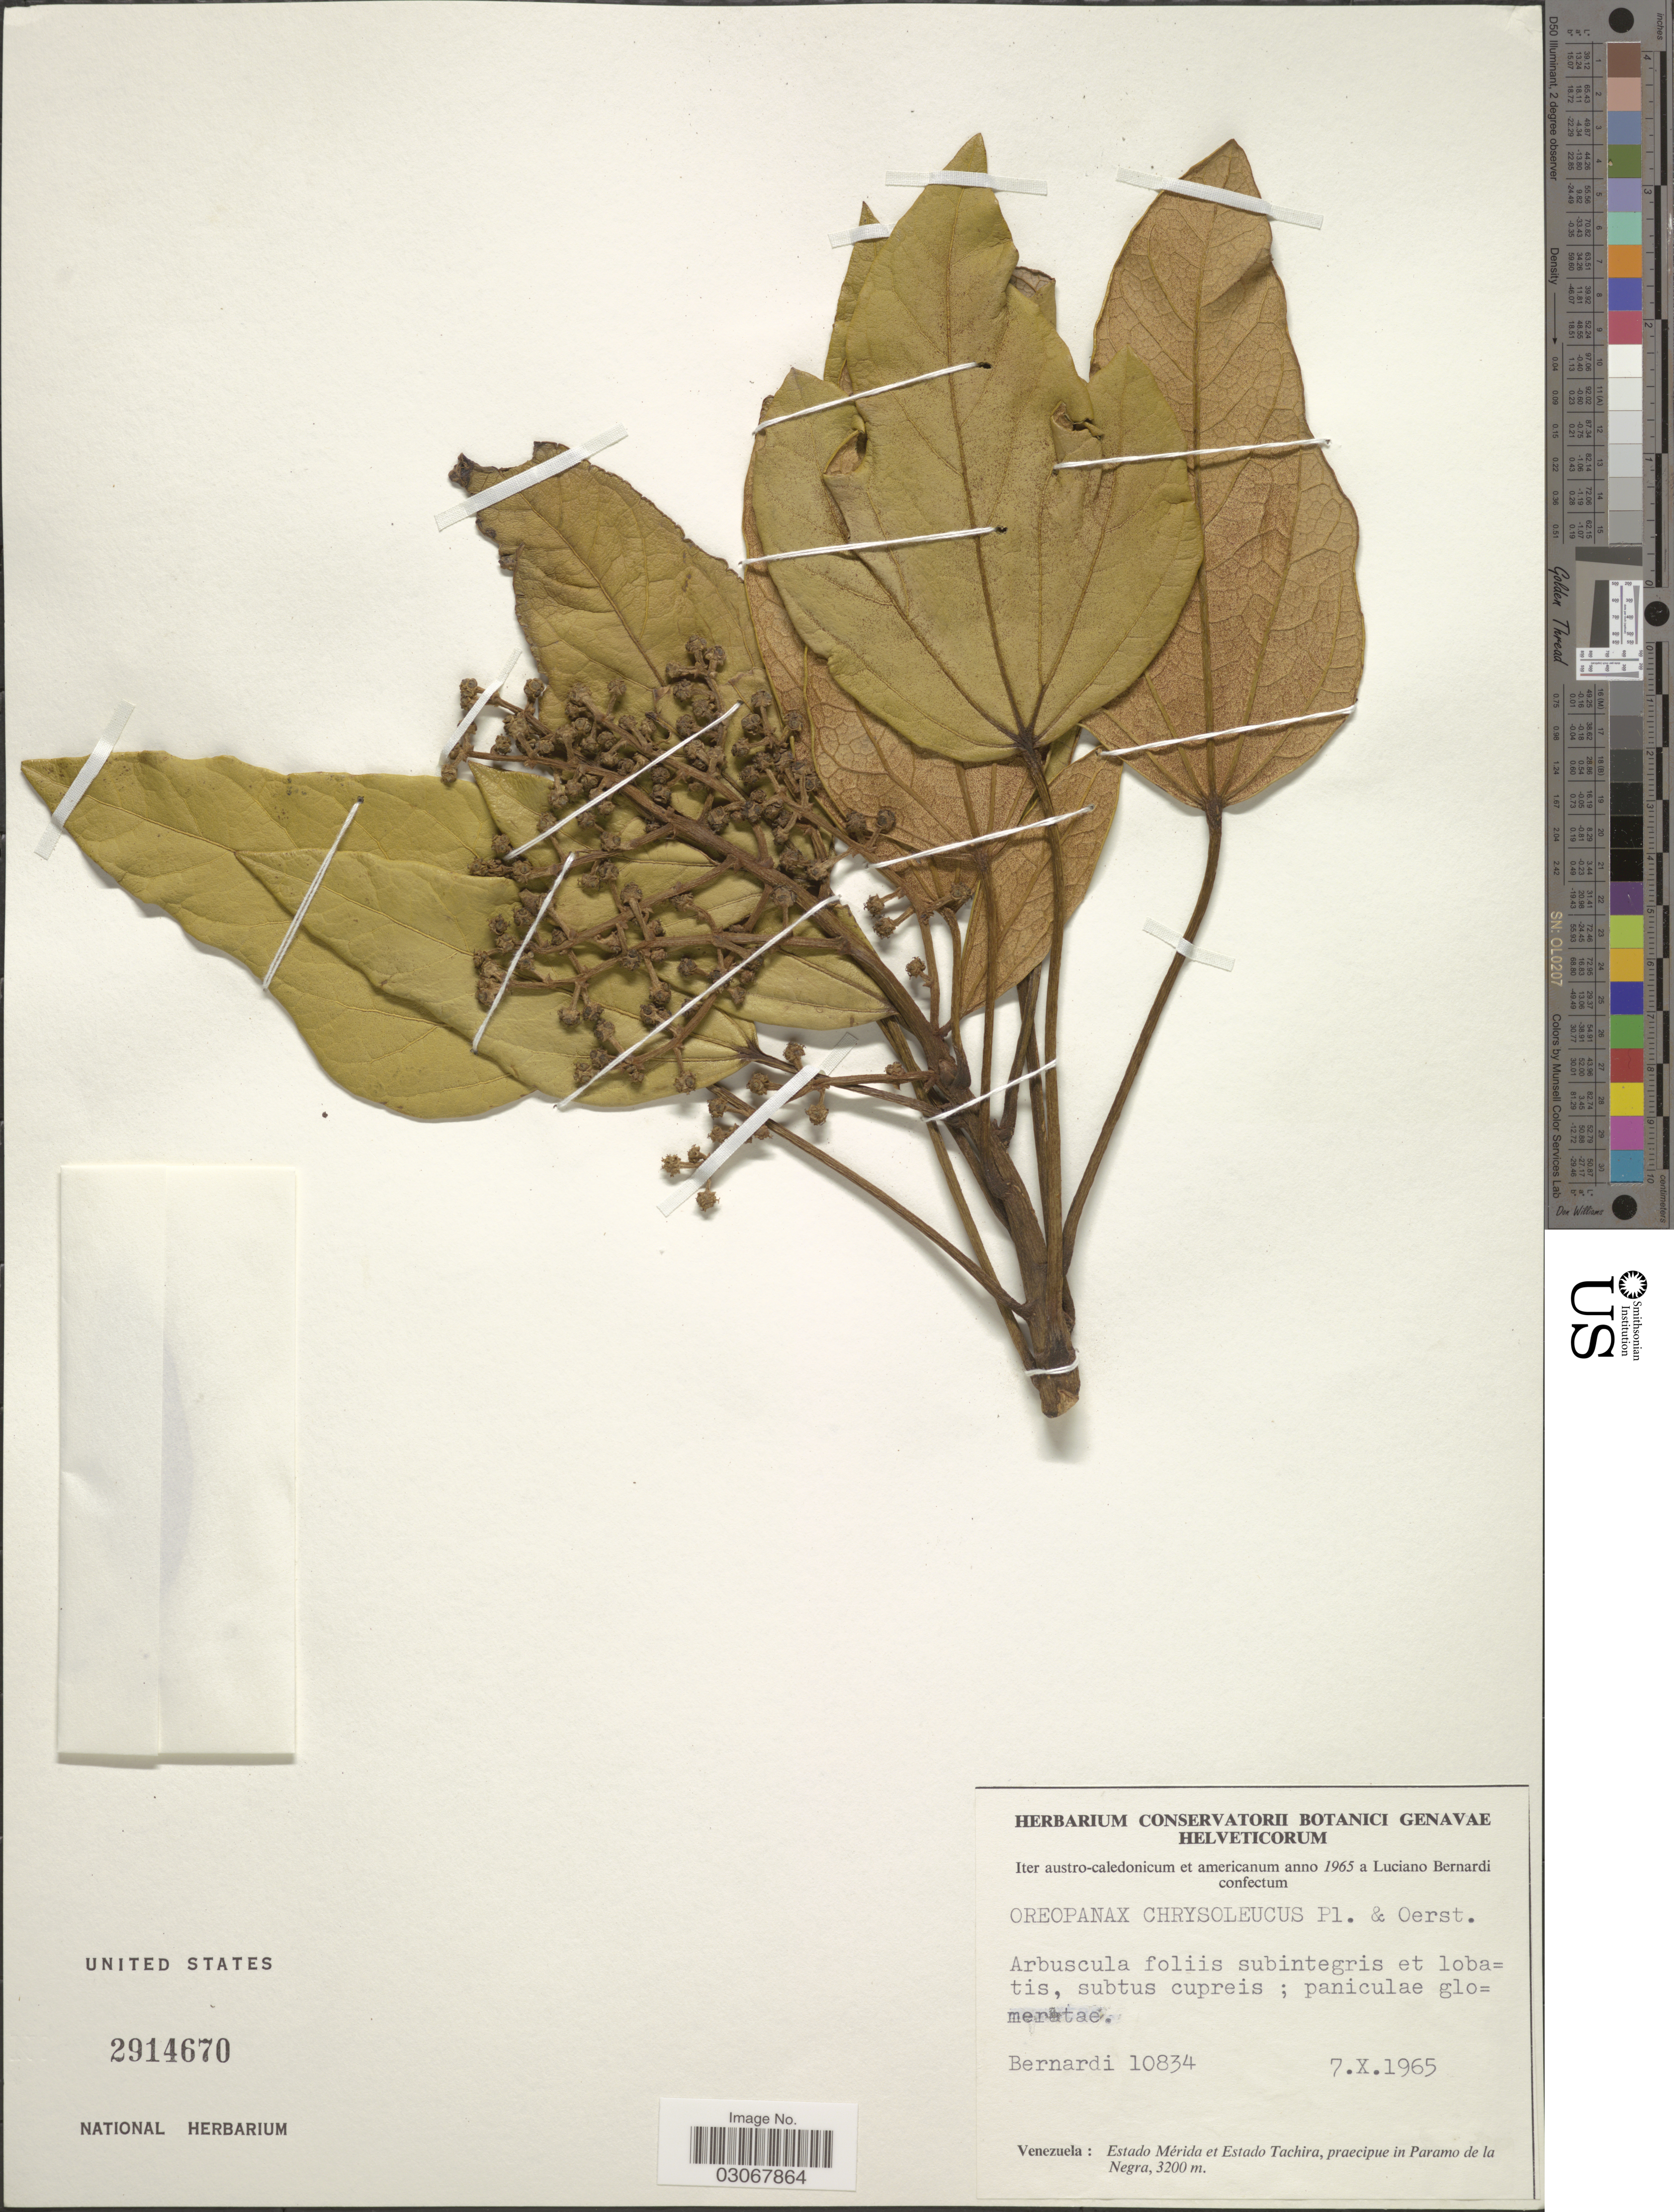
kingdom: Plantae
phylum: Tracheophyta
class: Magnoliopsida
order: Apiales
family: Araliaceae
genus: Oreopanax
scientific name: Oreopanax chrysoleucus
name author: Planch. & Linden ex Seem.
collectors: L. Bernardi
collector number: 10834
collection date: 1965-10-07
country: Venezuela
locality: Estado Mérida et Estado Tachira, praecipue in Paramo de la Negra.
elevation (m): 3200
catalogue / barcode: US 2914670